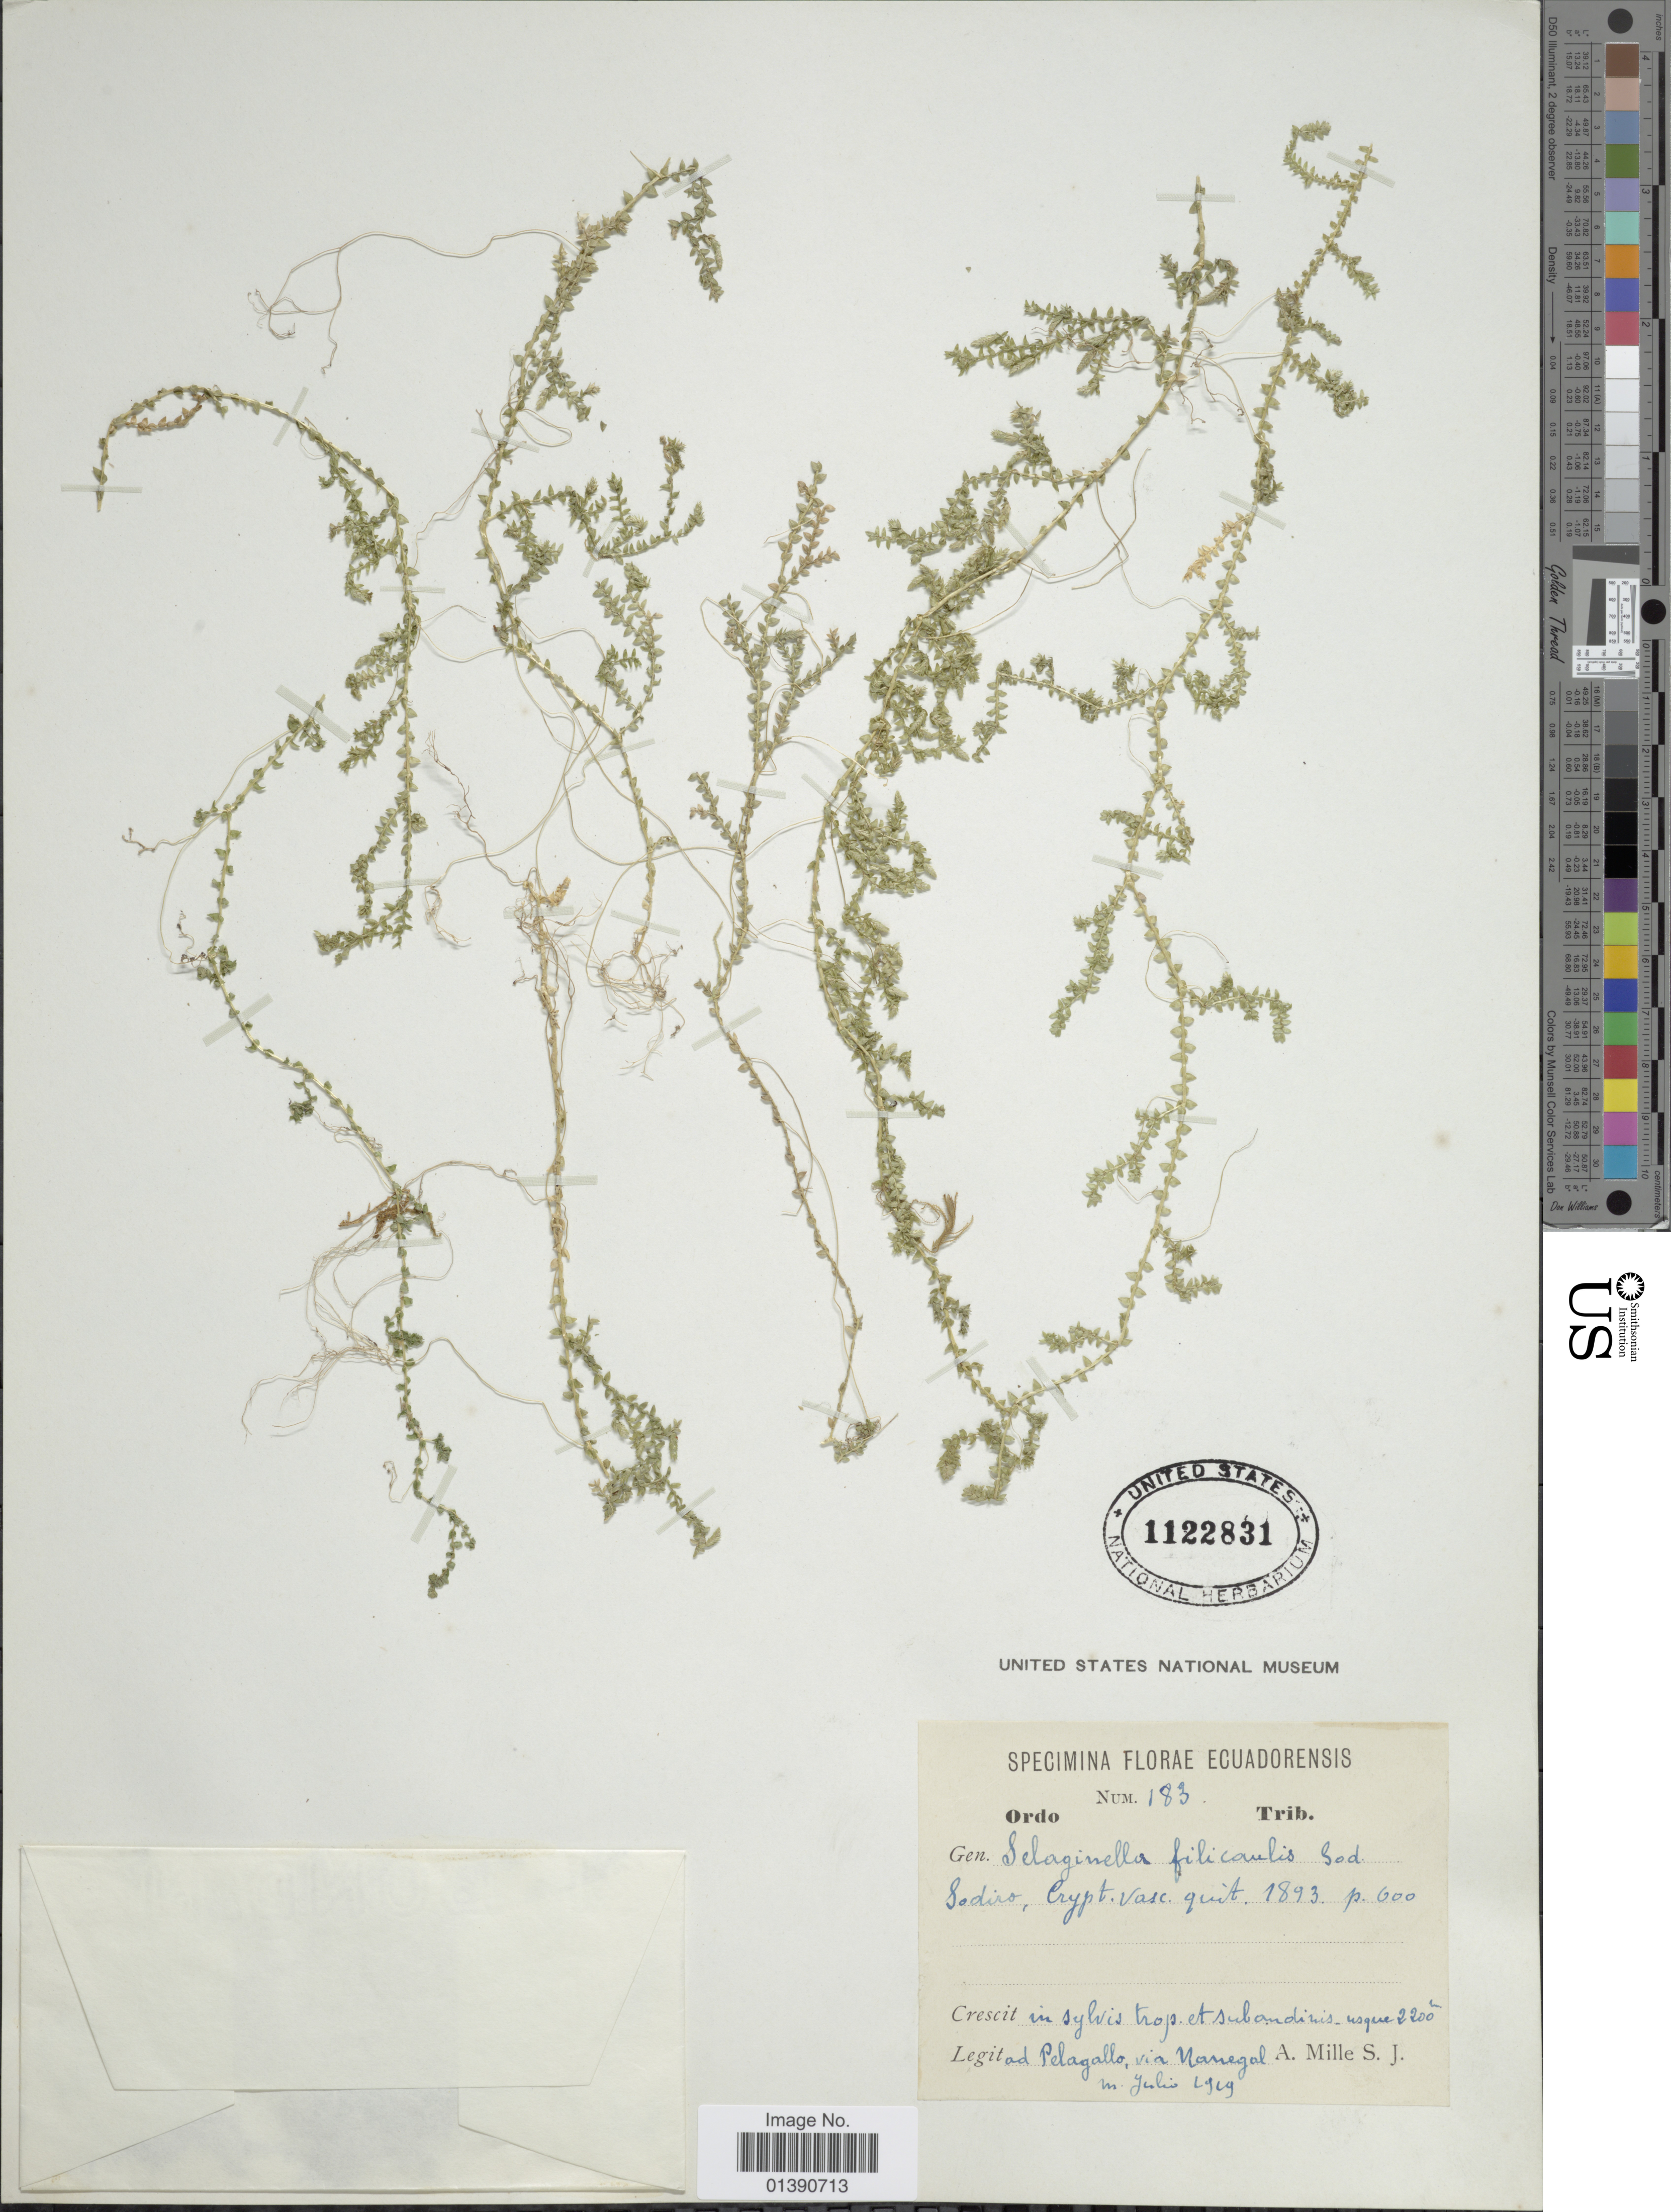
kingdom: Plantae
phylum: Tracheophyta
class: Lycopodiopsida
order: Selaginellales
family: Selaginellaceae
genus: Selaginella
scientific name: Selaginella filicaulis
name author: Sodiro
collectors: S. J. A. Mille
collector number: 183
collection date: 1929-07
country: Ecuador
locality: In sylvis trop. et subandinis. ad Pelagallo, via Nanegal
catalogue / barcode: US 1122831